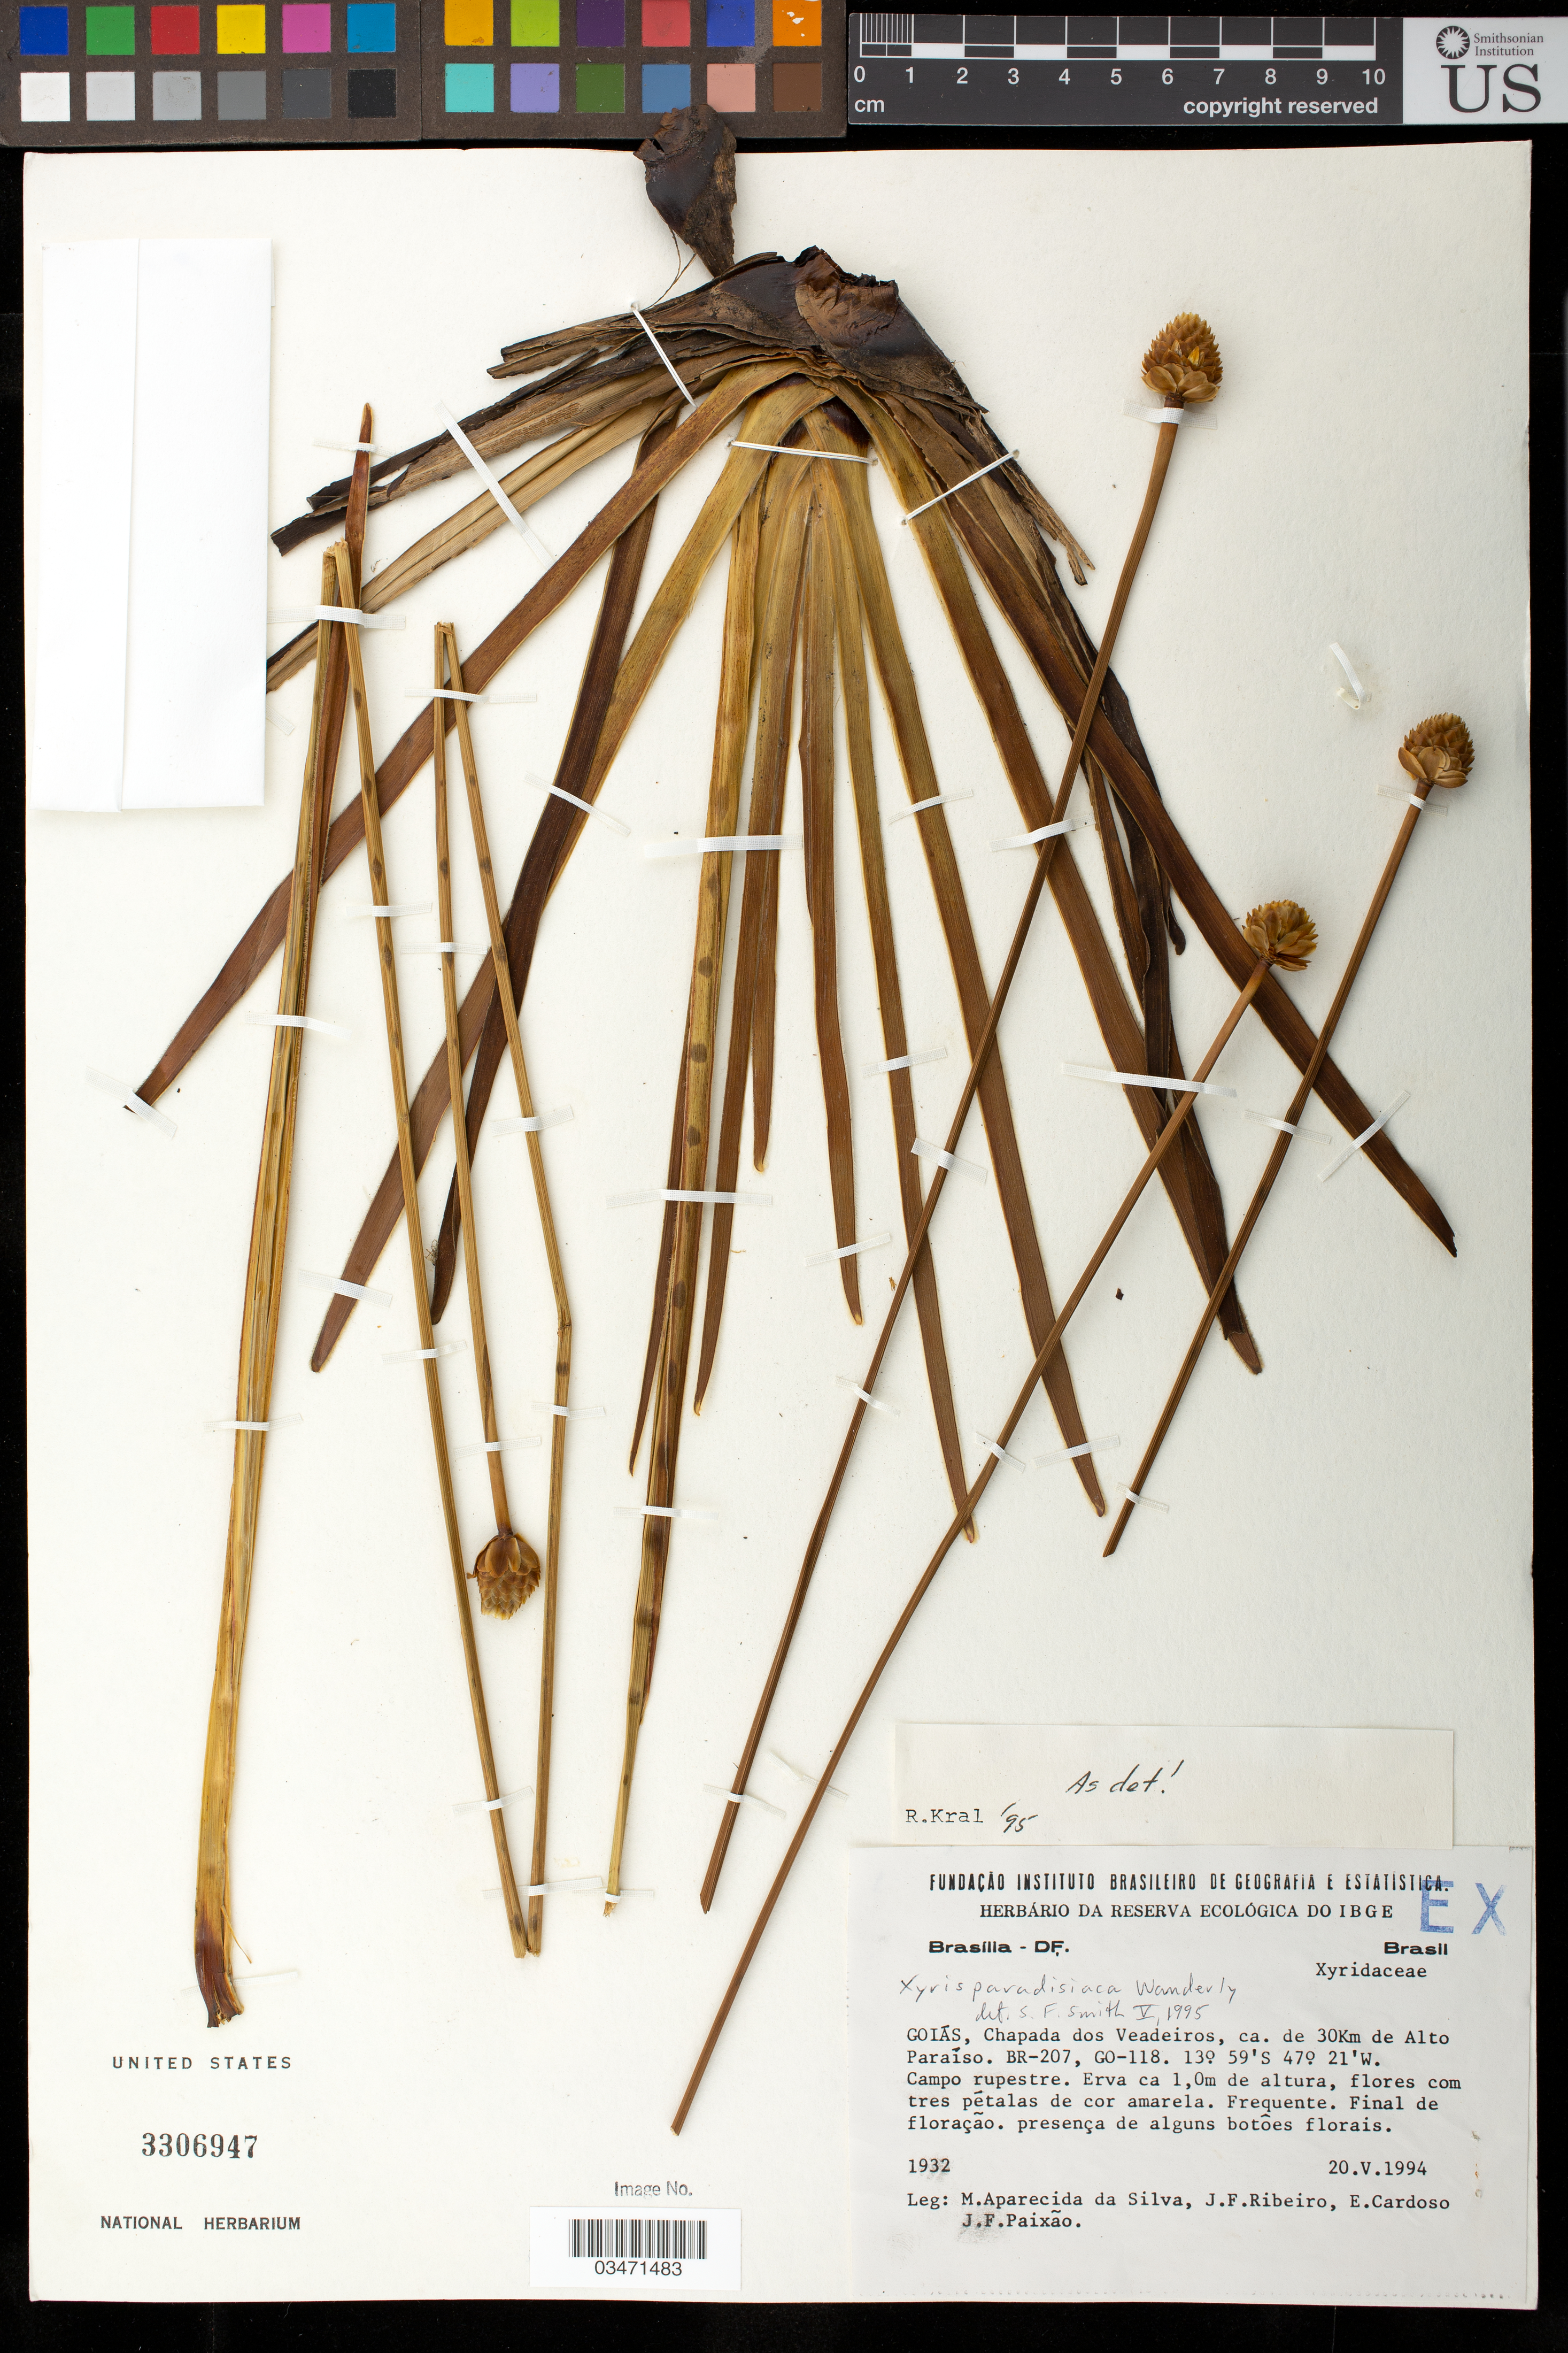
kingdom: Plantae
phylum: Tracheophyta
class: Liliopsida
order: Poales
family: Xyridaceae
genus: Xyris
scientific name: Xyris paradisiaca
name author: Wand.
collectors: M. A. Silva, J. Ribeiro, E. Cardoso & J. Paixão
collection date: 1994-05-20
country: Brazil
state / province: Goiás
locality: Chapada dos Veadeiros, ca. de 30Km de Alto Paraiso, BR-207, GO-118.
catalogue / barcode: US 3306947